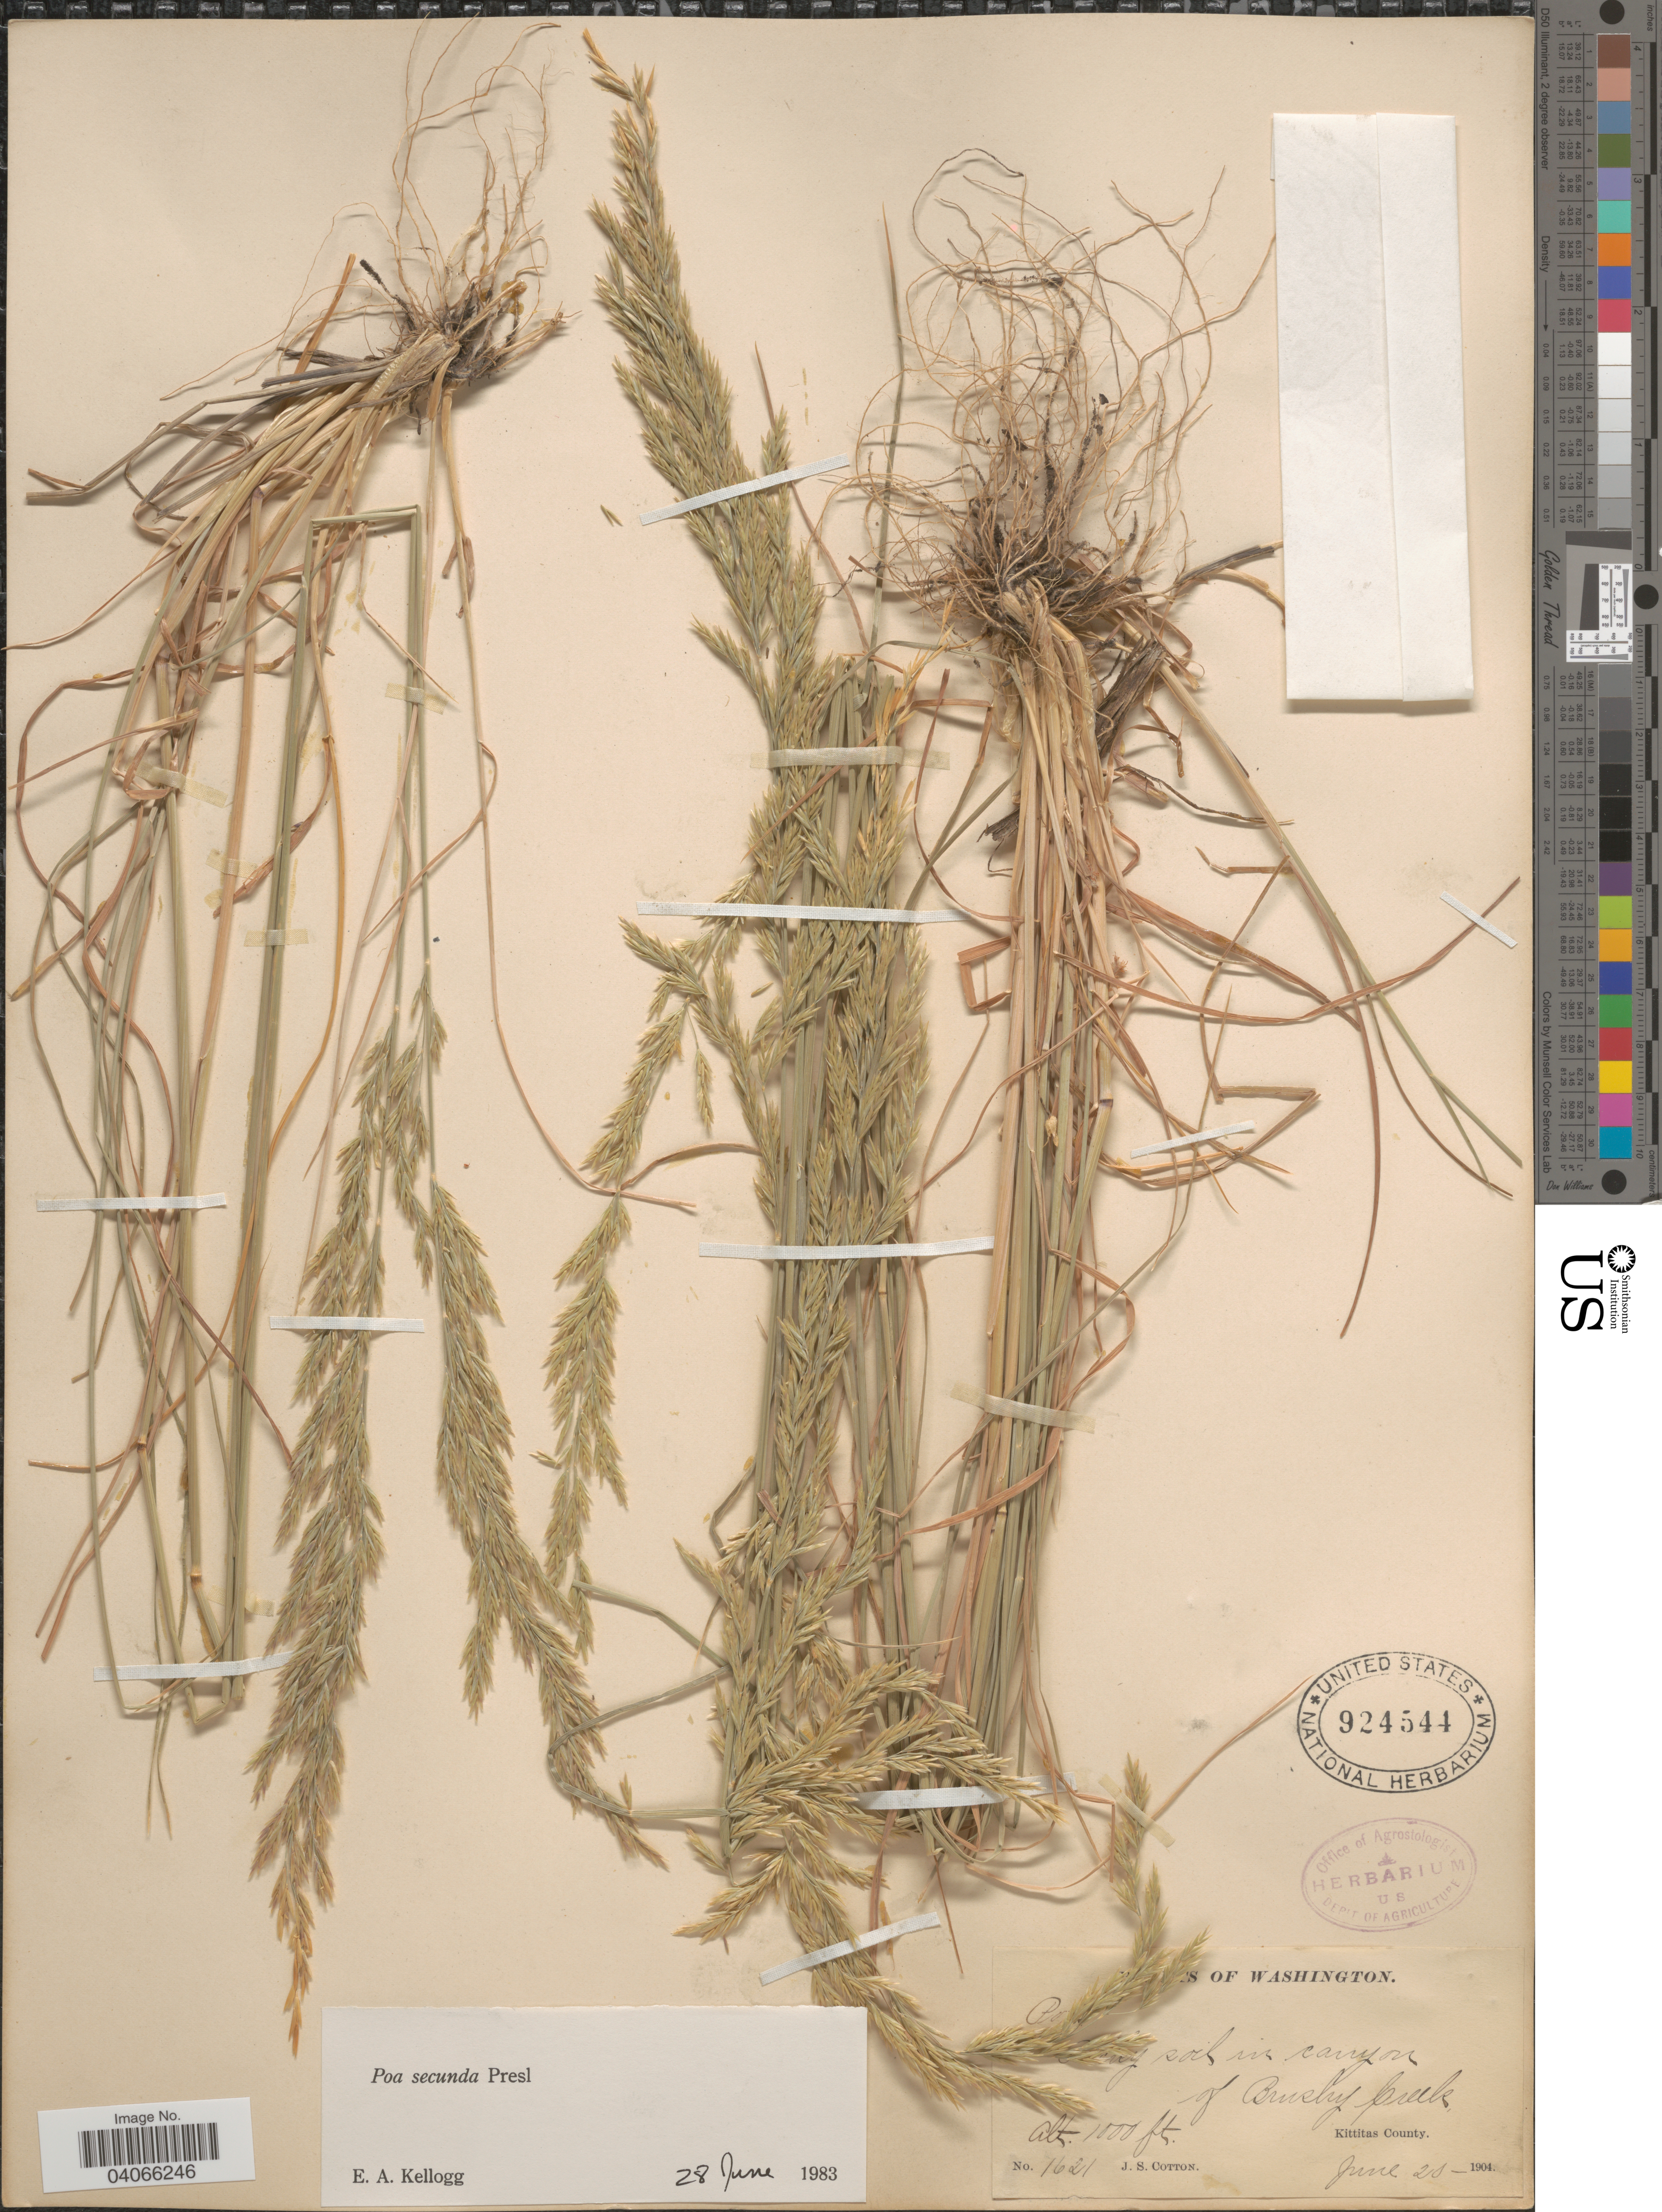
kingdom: Plantae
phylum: Tracheophyta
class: Liliopsida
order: Poales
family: Poaceae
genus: Poa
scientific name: Poa secunda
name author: J. Presl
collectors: J. S. Cotton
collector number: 1621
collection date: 1904-06-20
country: United States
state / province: Washington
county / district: Kittitas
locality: In canyon of Brushy Creek. Kittitas County.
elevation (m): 305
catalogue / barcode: US 924544